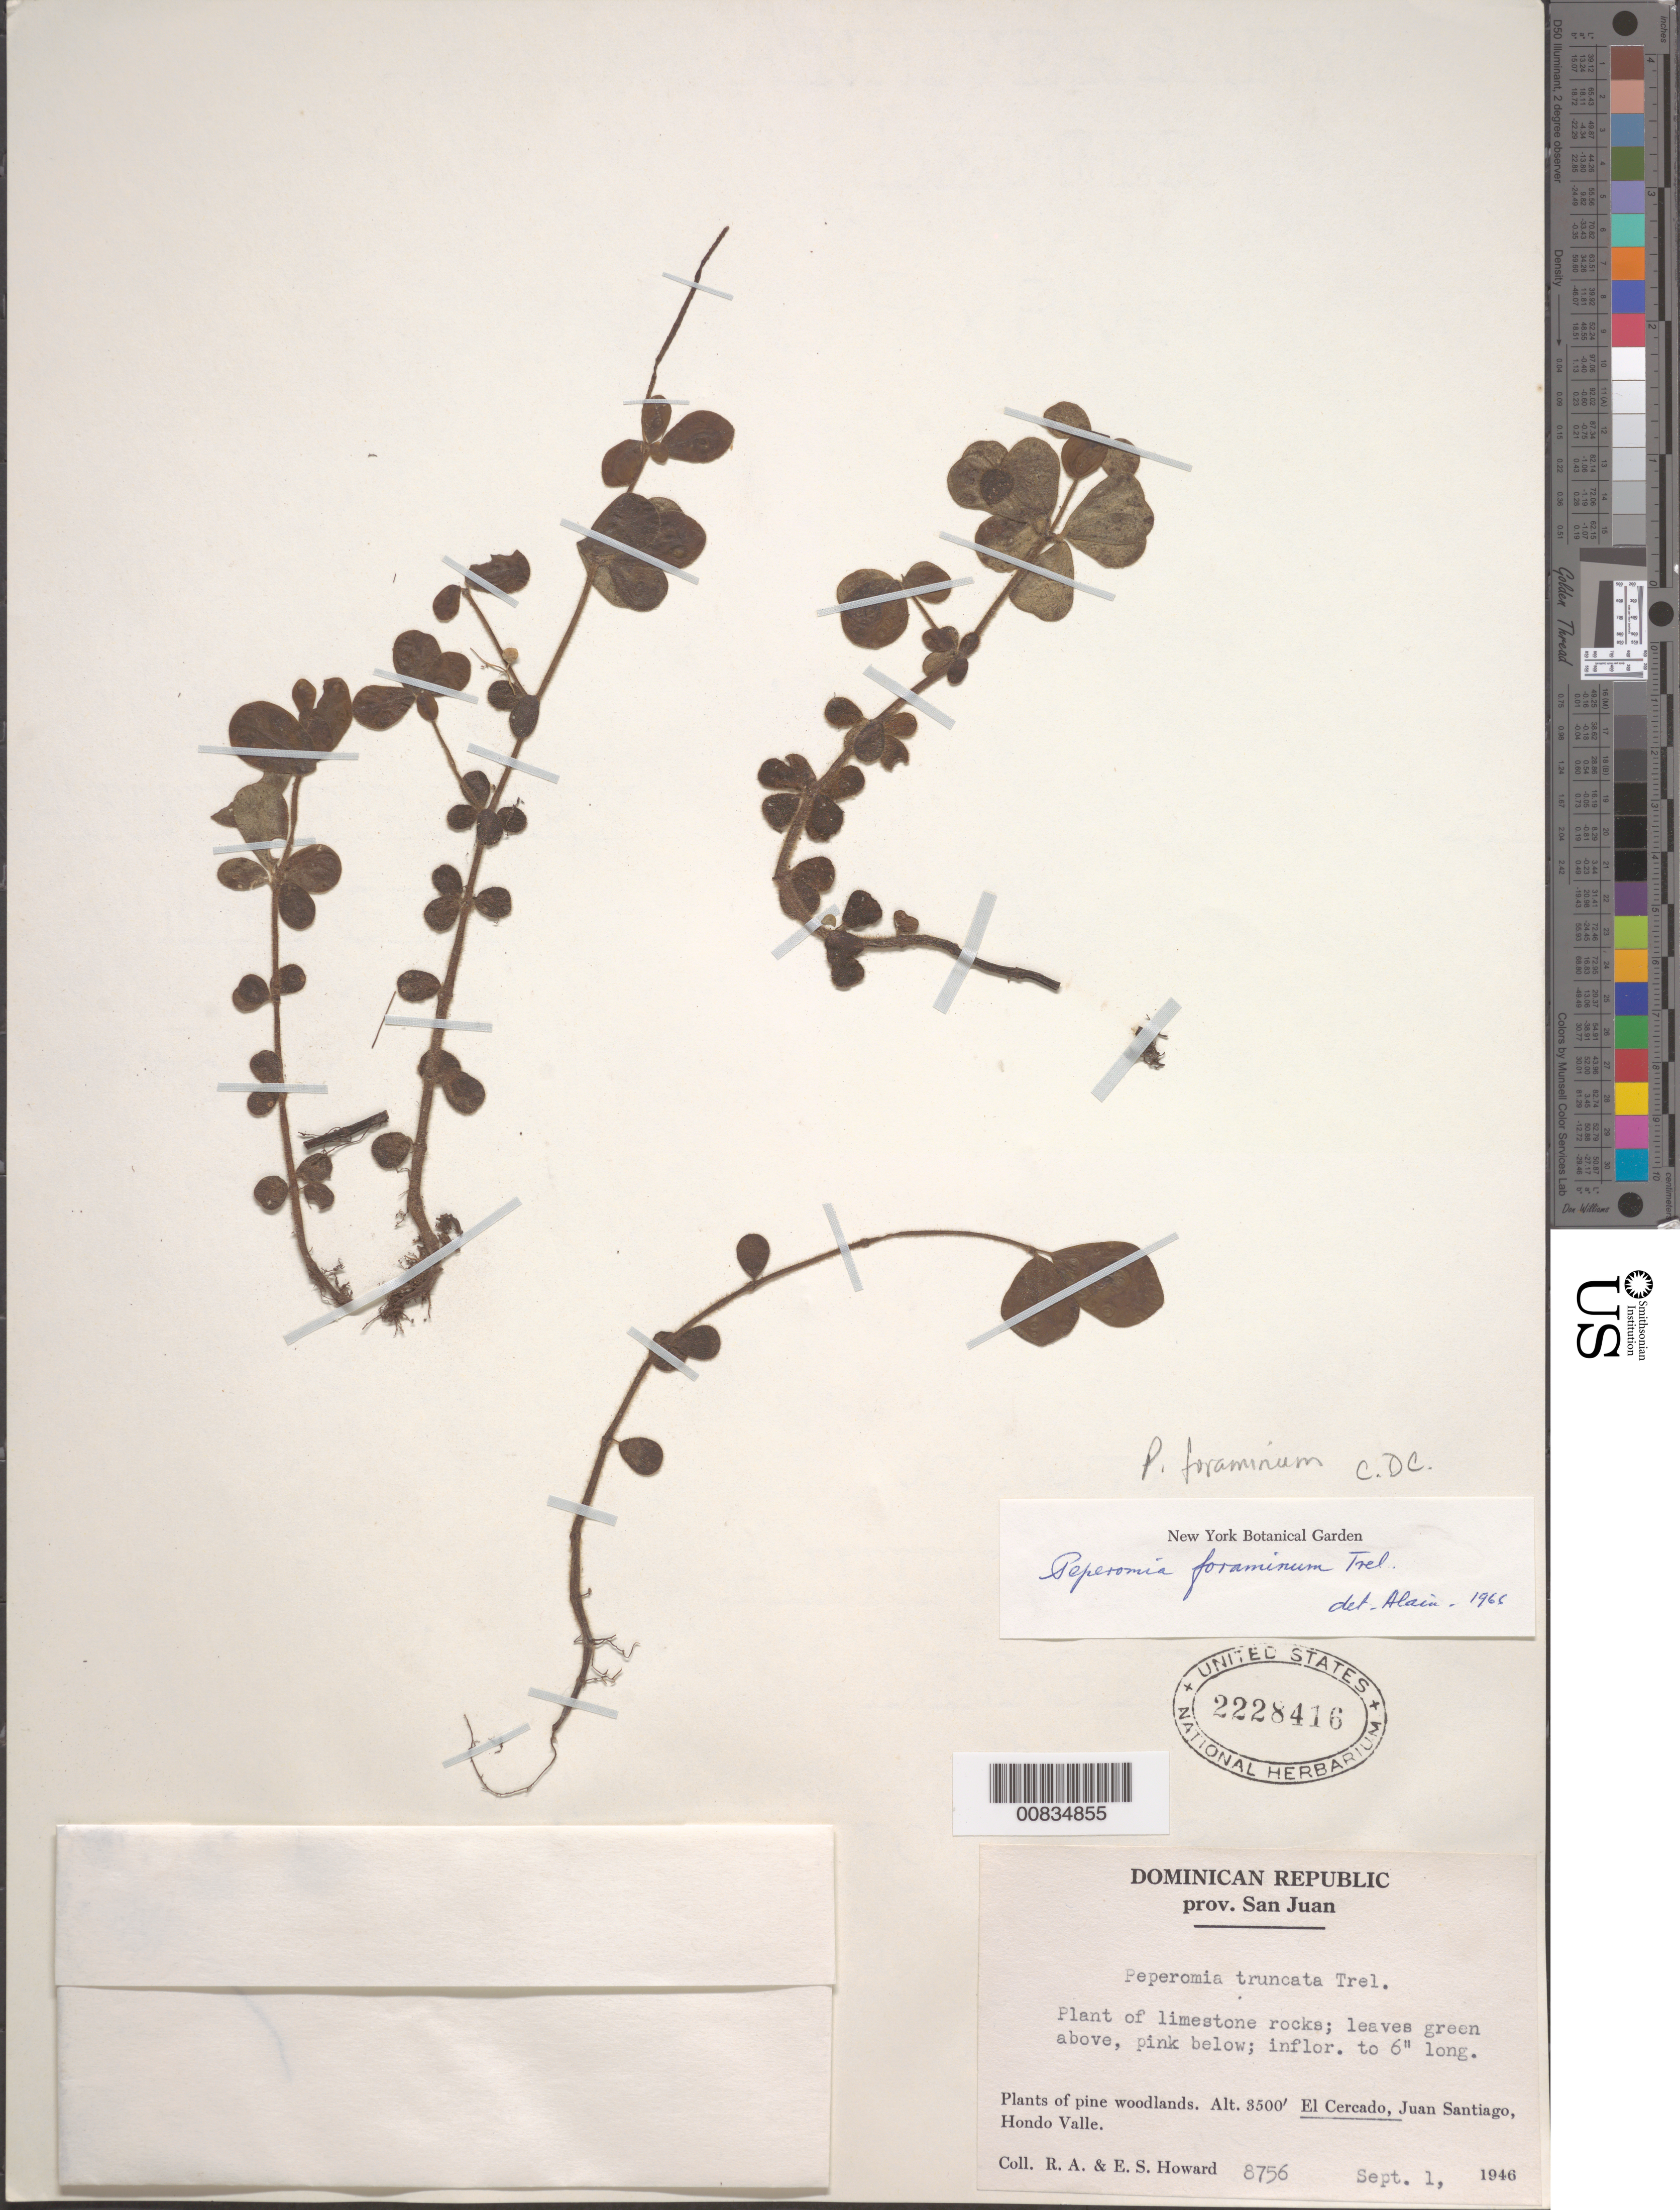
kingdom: Plantae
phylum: Tracheophyta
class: Magnoliopsida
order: Piperales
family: Piperaceae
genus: Peperomia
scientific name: Peperomia foraminum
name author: C. DC.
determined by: Liogier, Alain H.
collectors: R. A. Howard & E. S. Howard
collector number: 8756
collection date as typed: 01 Sep 1946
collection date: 1946-09-01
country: Dominican Republic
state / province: San Juan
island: Hispaniola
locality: El Cercado, Juan Santiago, Hondo Valle.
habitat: Pine woodlands, plant of limestone rocks.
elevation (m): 1067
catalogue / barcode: US 2228416